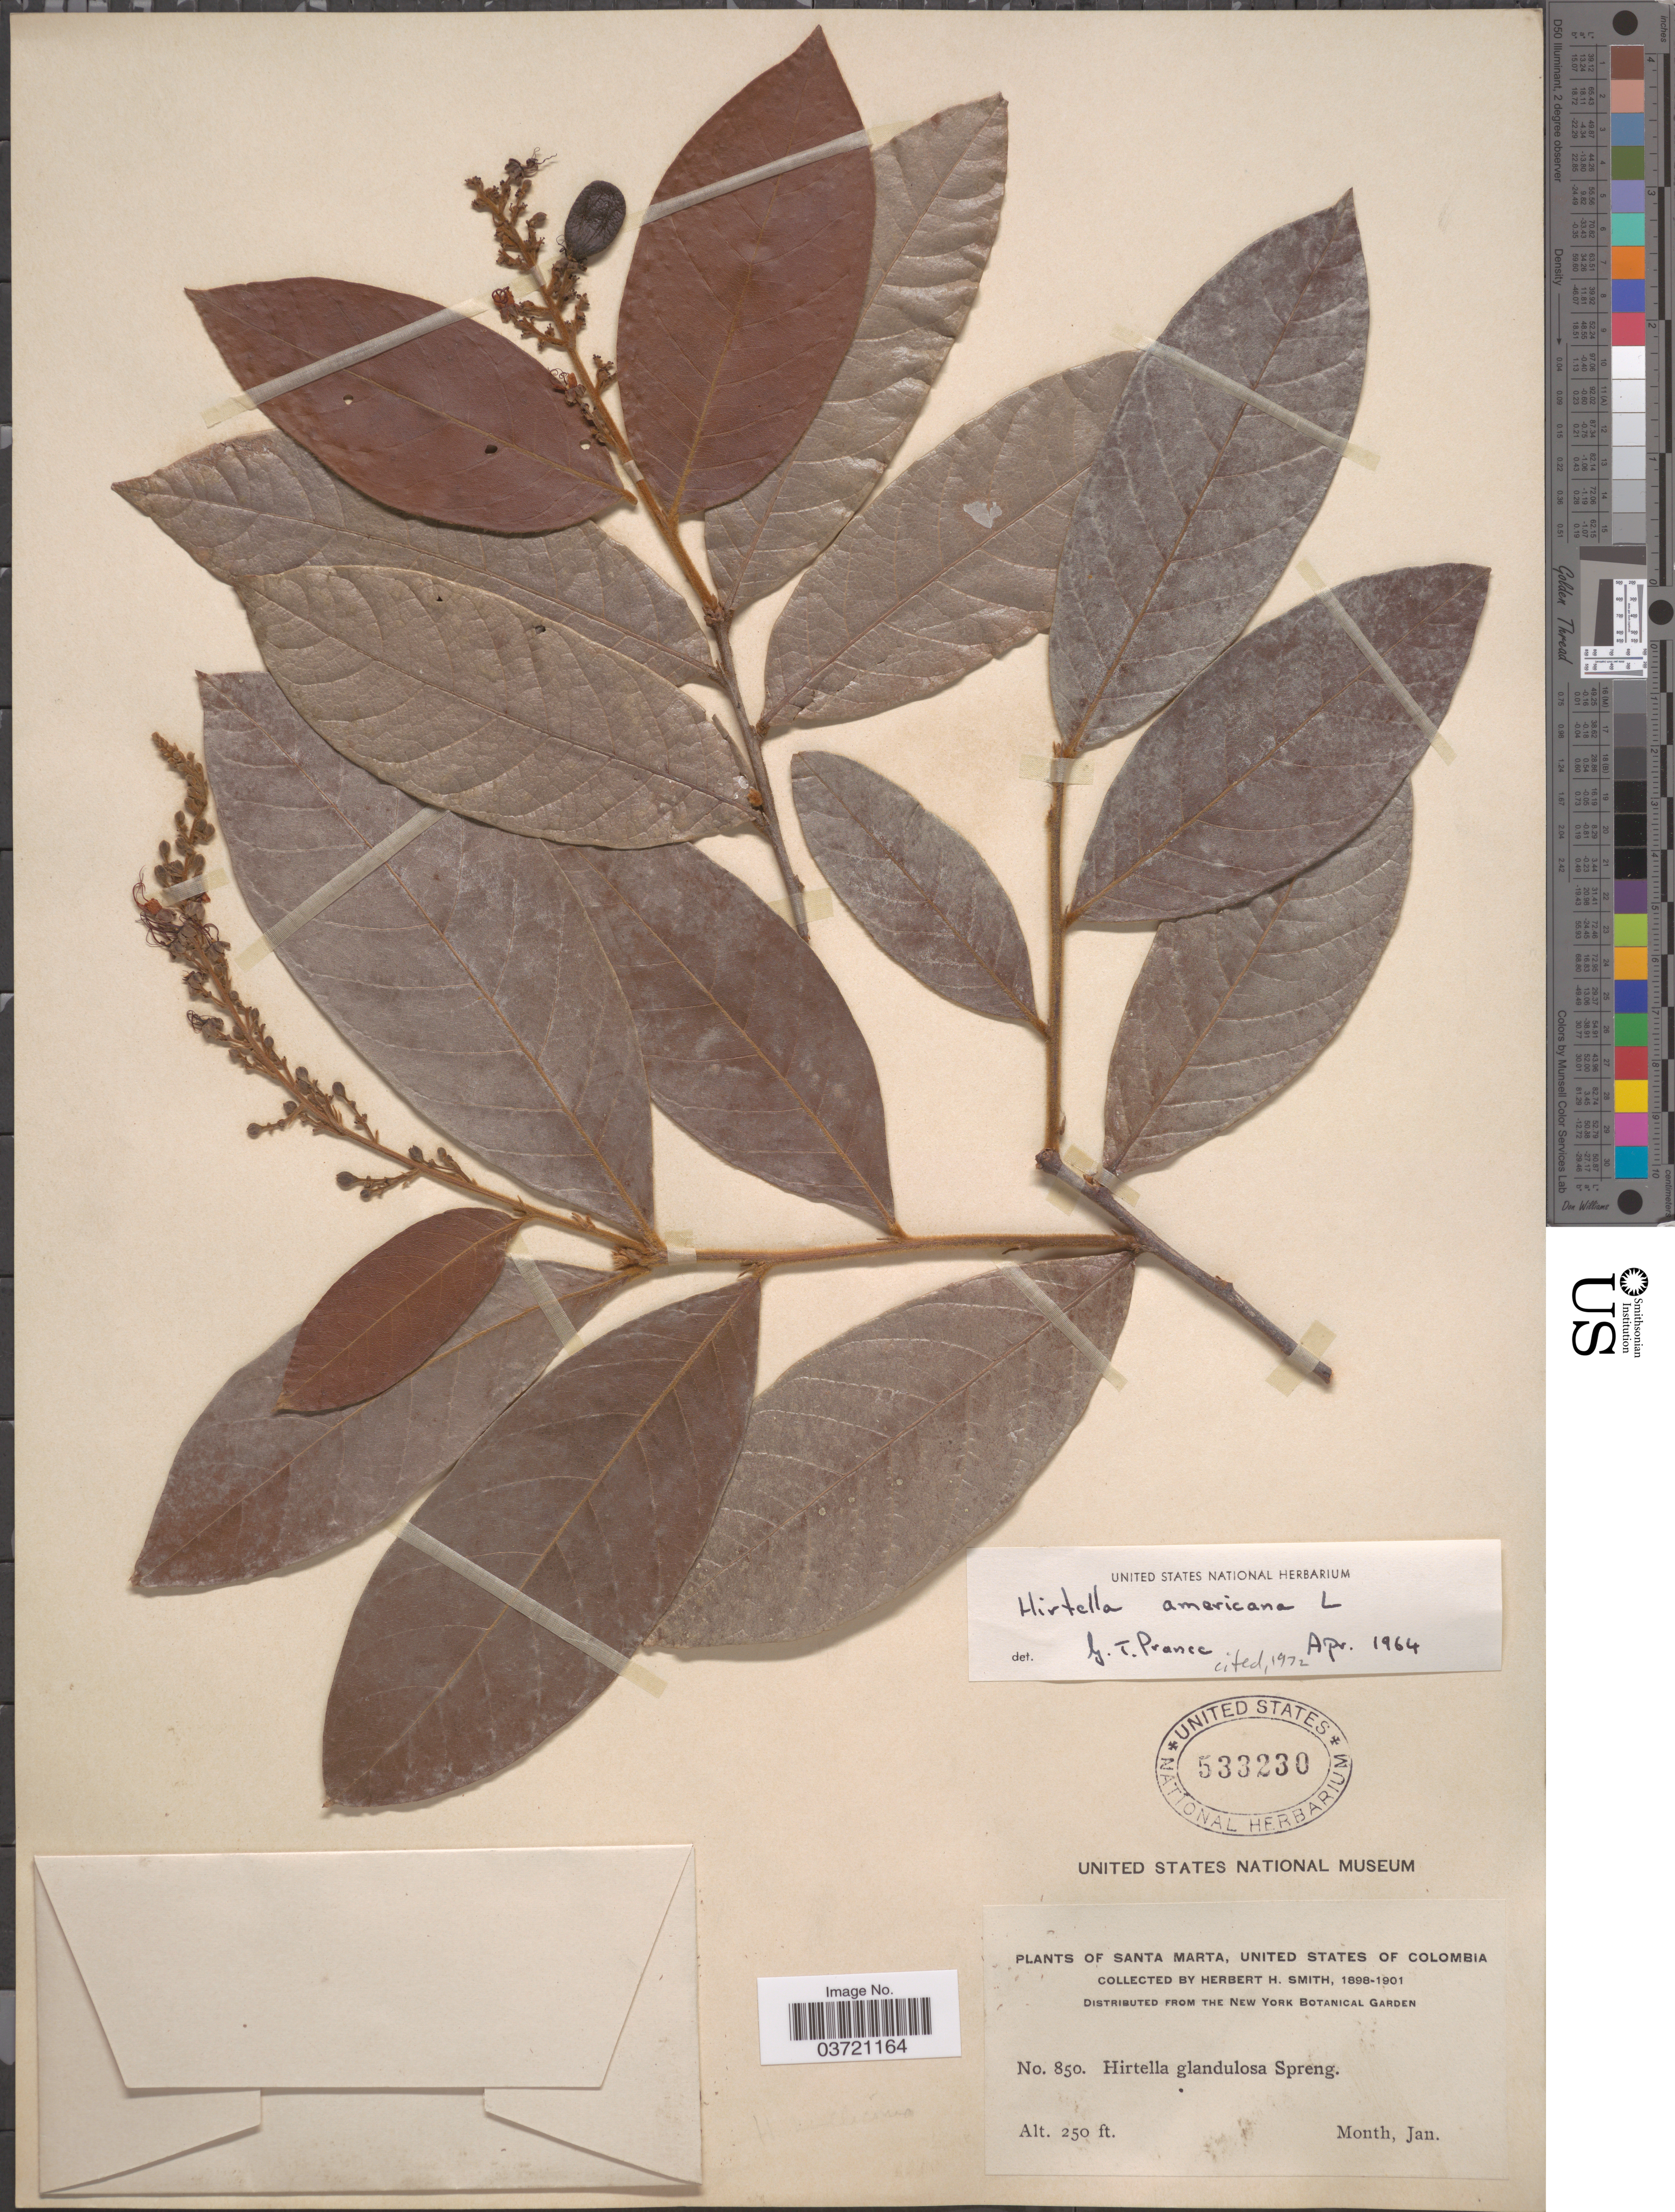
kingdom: Plantae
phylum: Tracheophyta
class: Magnoliopsida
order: Malpighiales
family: Chrysobalanaceae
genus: Hirtella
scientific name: Hirtella americana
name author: L.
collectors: Herbert H. Smith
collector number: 850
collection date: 1898-01/1901-01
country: Colombia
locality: Santa Marta.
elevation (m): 76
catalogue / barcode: US 533230